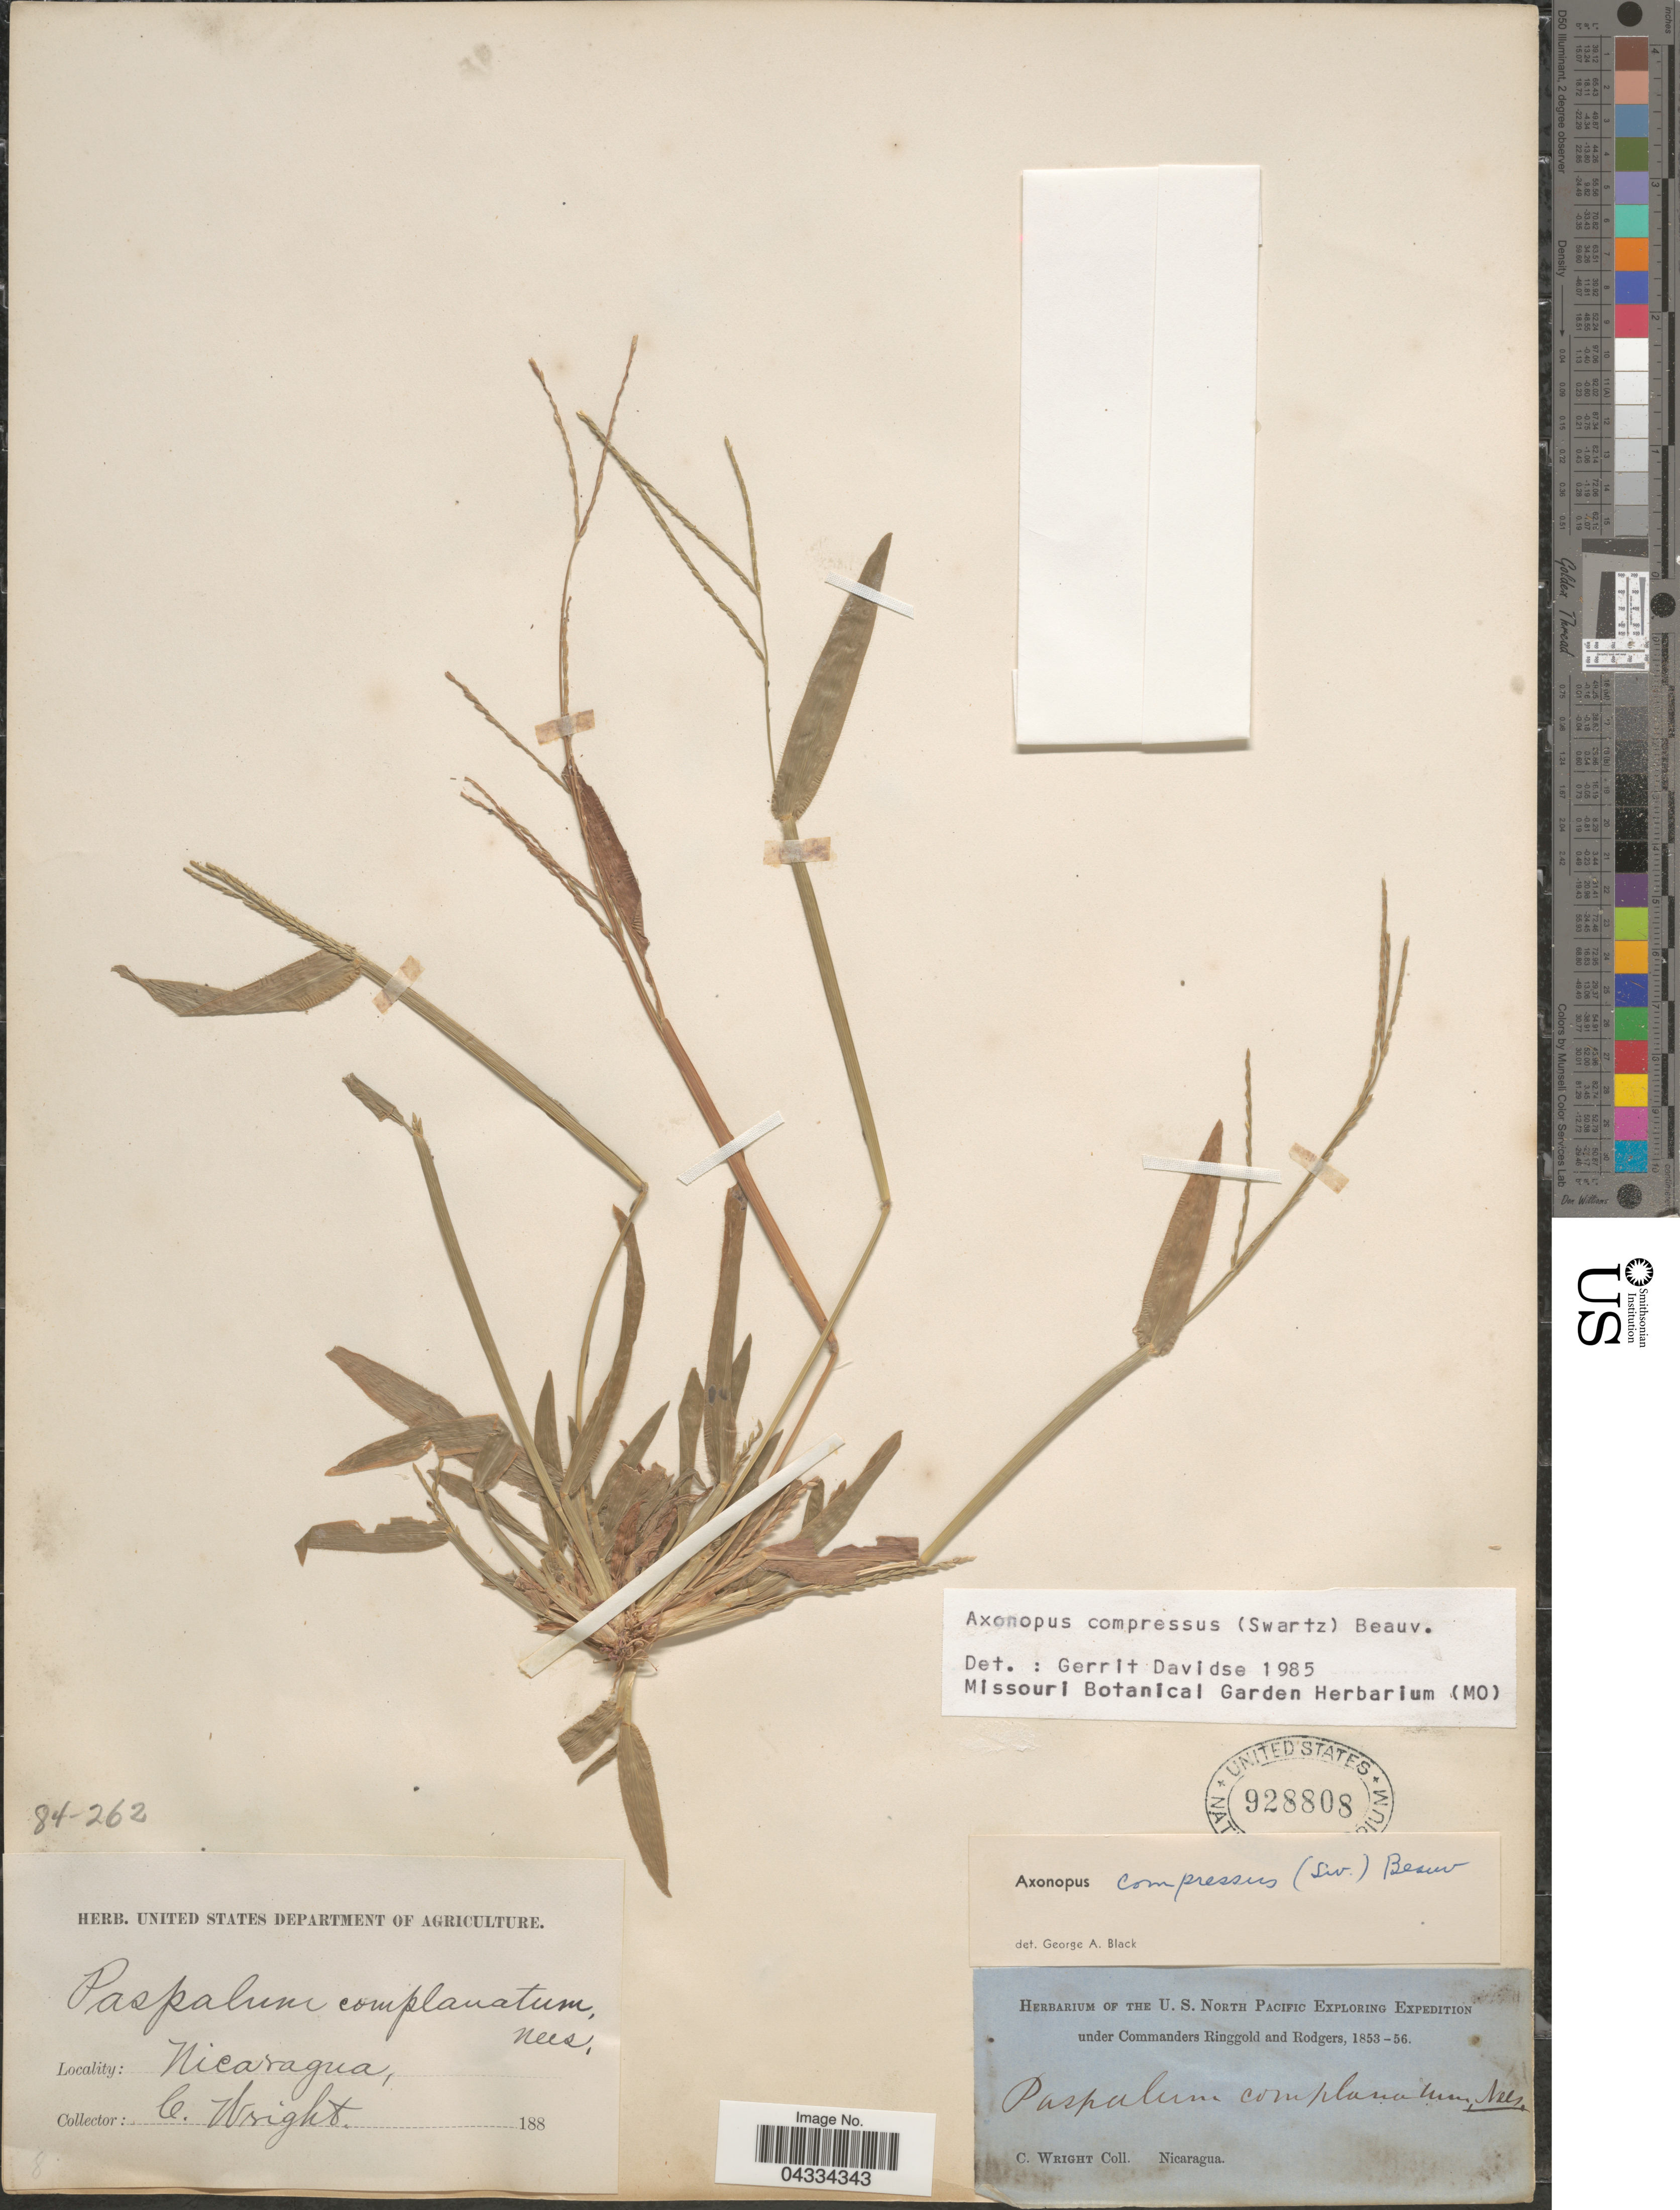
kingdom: Plantae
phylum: Tracheophyta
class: Liliopsida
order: Poales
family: Poaceae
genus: Axonopus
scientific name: Axonopus compressus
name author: (Sw.) P. Beauv.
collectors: C. Wright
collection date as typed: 188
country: Nicaragua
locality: U.S. North Pacific Exploring Expedition.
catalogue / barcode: US 928808